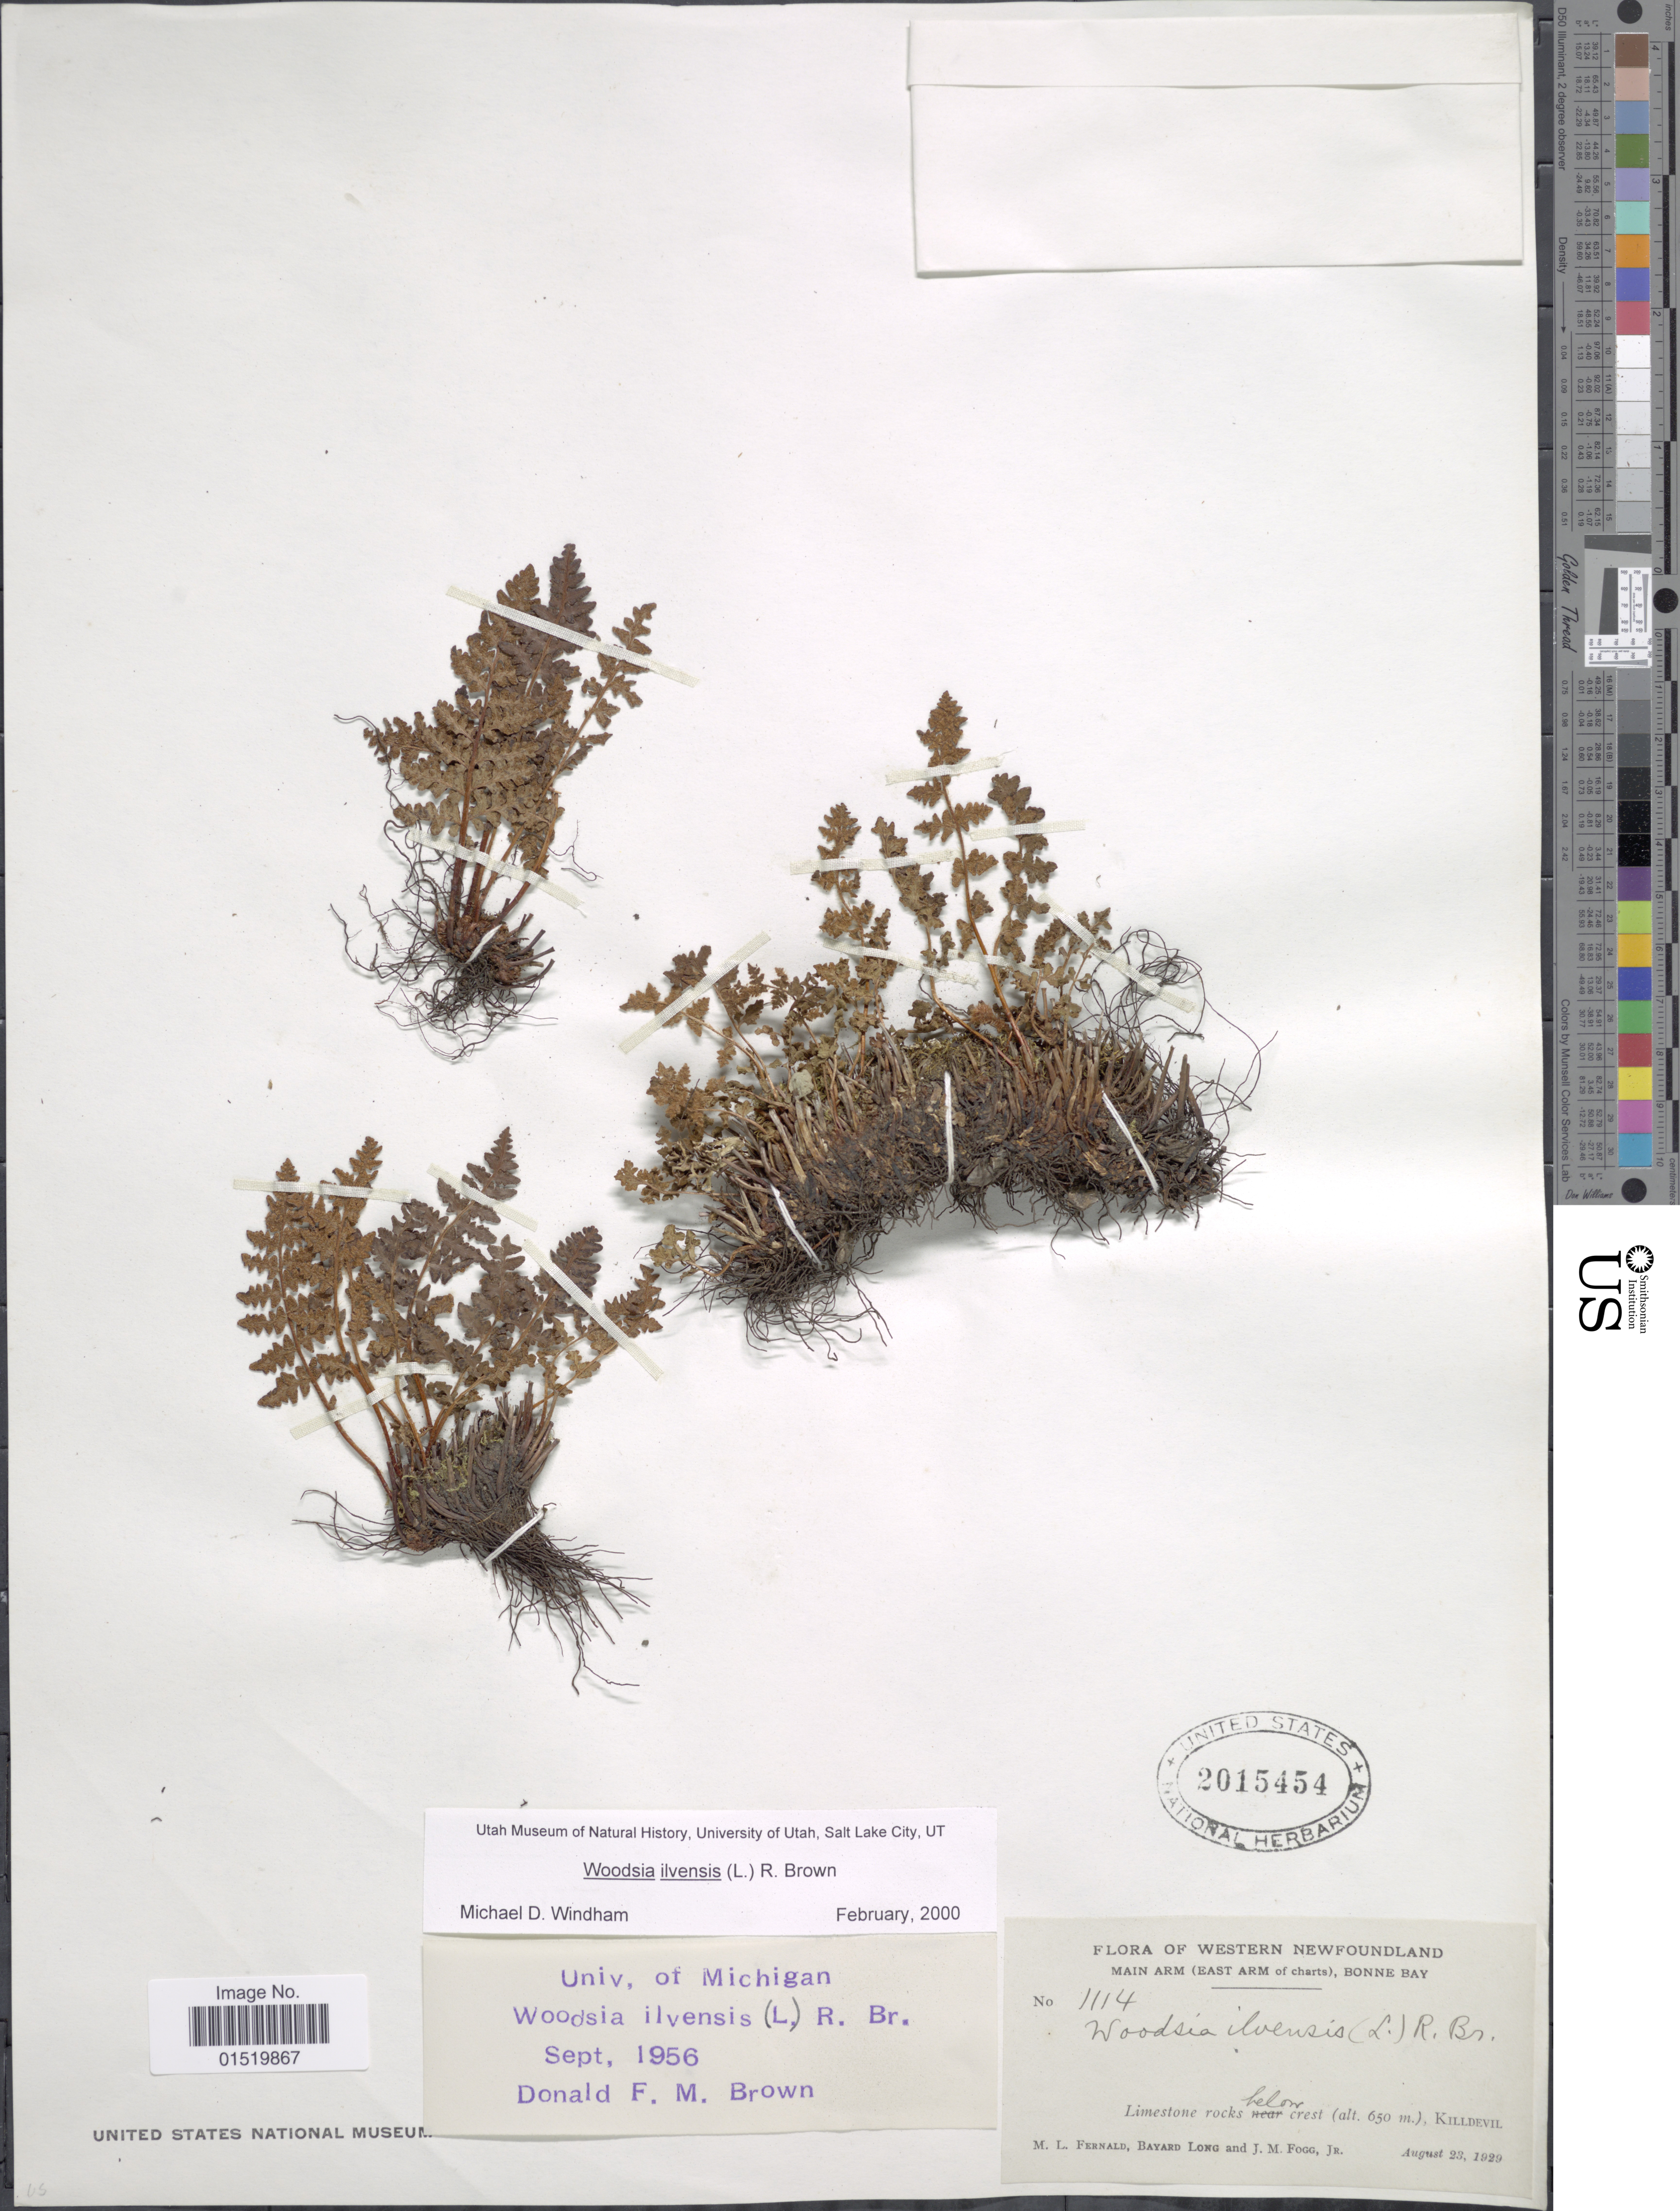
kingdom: Plantae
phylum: Tracheophyta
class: Polypodiopsida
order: Polypodiales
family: Woodsiaceae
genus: Woodsia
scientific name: Woodsia ilvensis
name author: (L.) R. Br.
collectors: M. L. Fernald, B. Long & J. Fogg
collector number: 1114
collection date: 1929-08-23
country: Canada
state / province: Newfoundland and Labrador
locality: Western Newfoundland, Main Arm (East Arm of charts), Bonne Bay, Limestone rocks below, Killdevil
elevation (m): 650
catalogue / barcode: US 2015454